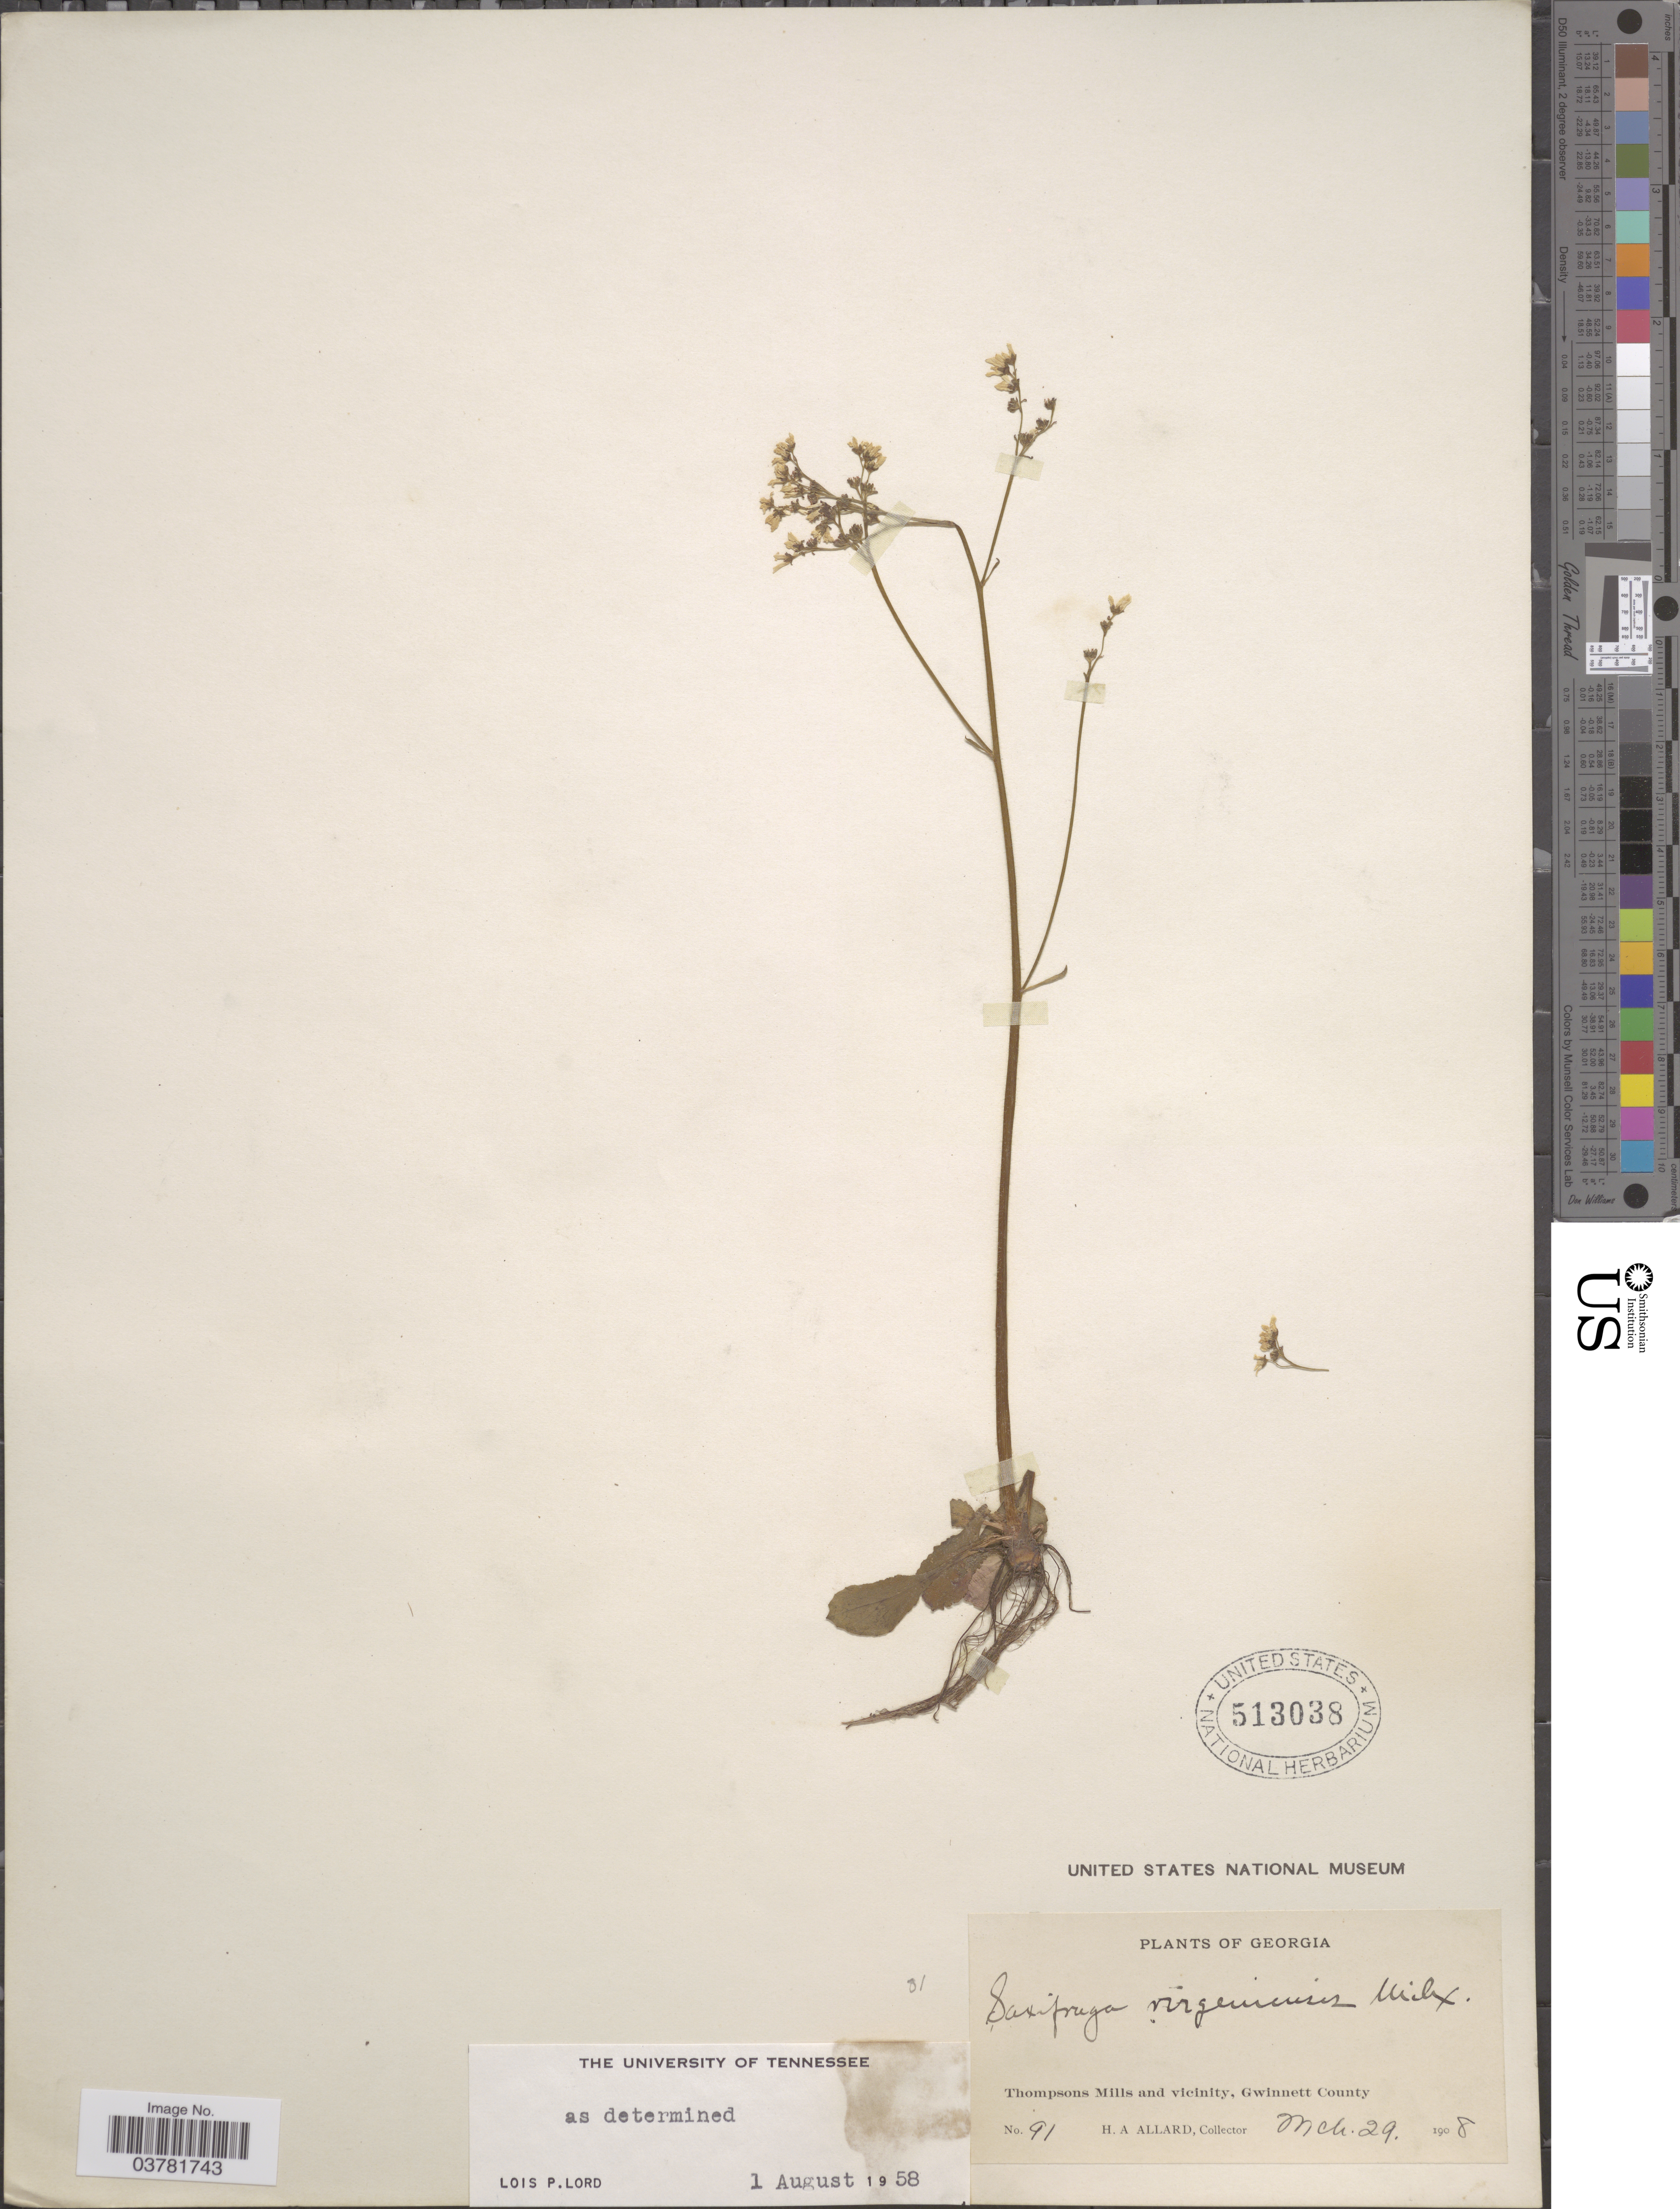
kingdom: Plantae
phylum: Tracheophyta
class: Magnoliopsida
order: Saxifragales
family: Saxifragaceae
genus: Micranthes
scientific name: Micranthes virginiensis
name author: (Michx.) Small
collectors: H. A. Allard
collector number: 91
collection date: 1908-03-29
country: United States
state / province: Georgia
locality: Thompsons Mills and vicinity, Gwinnett County.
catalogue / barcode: US 513038